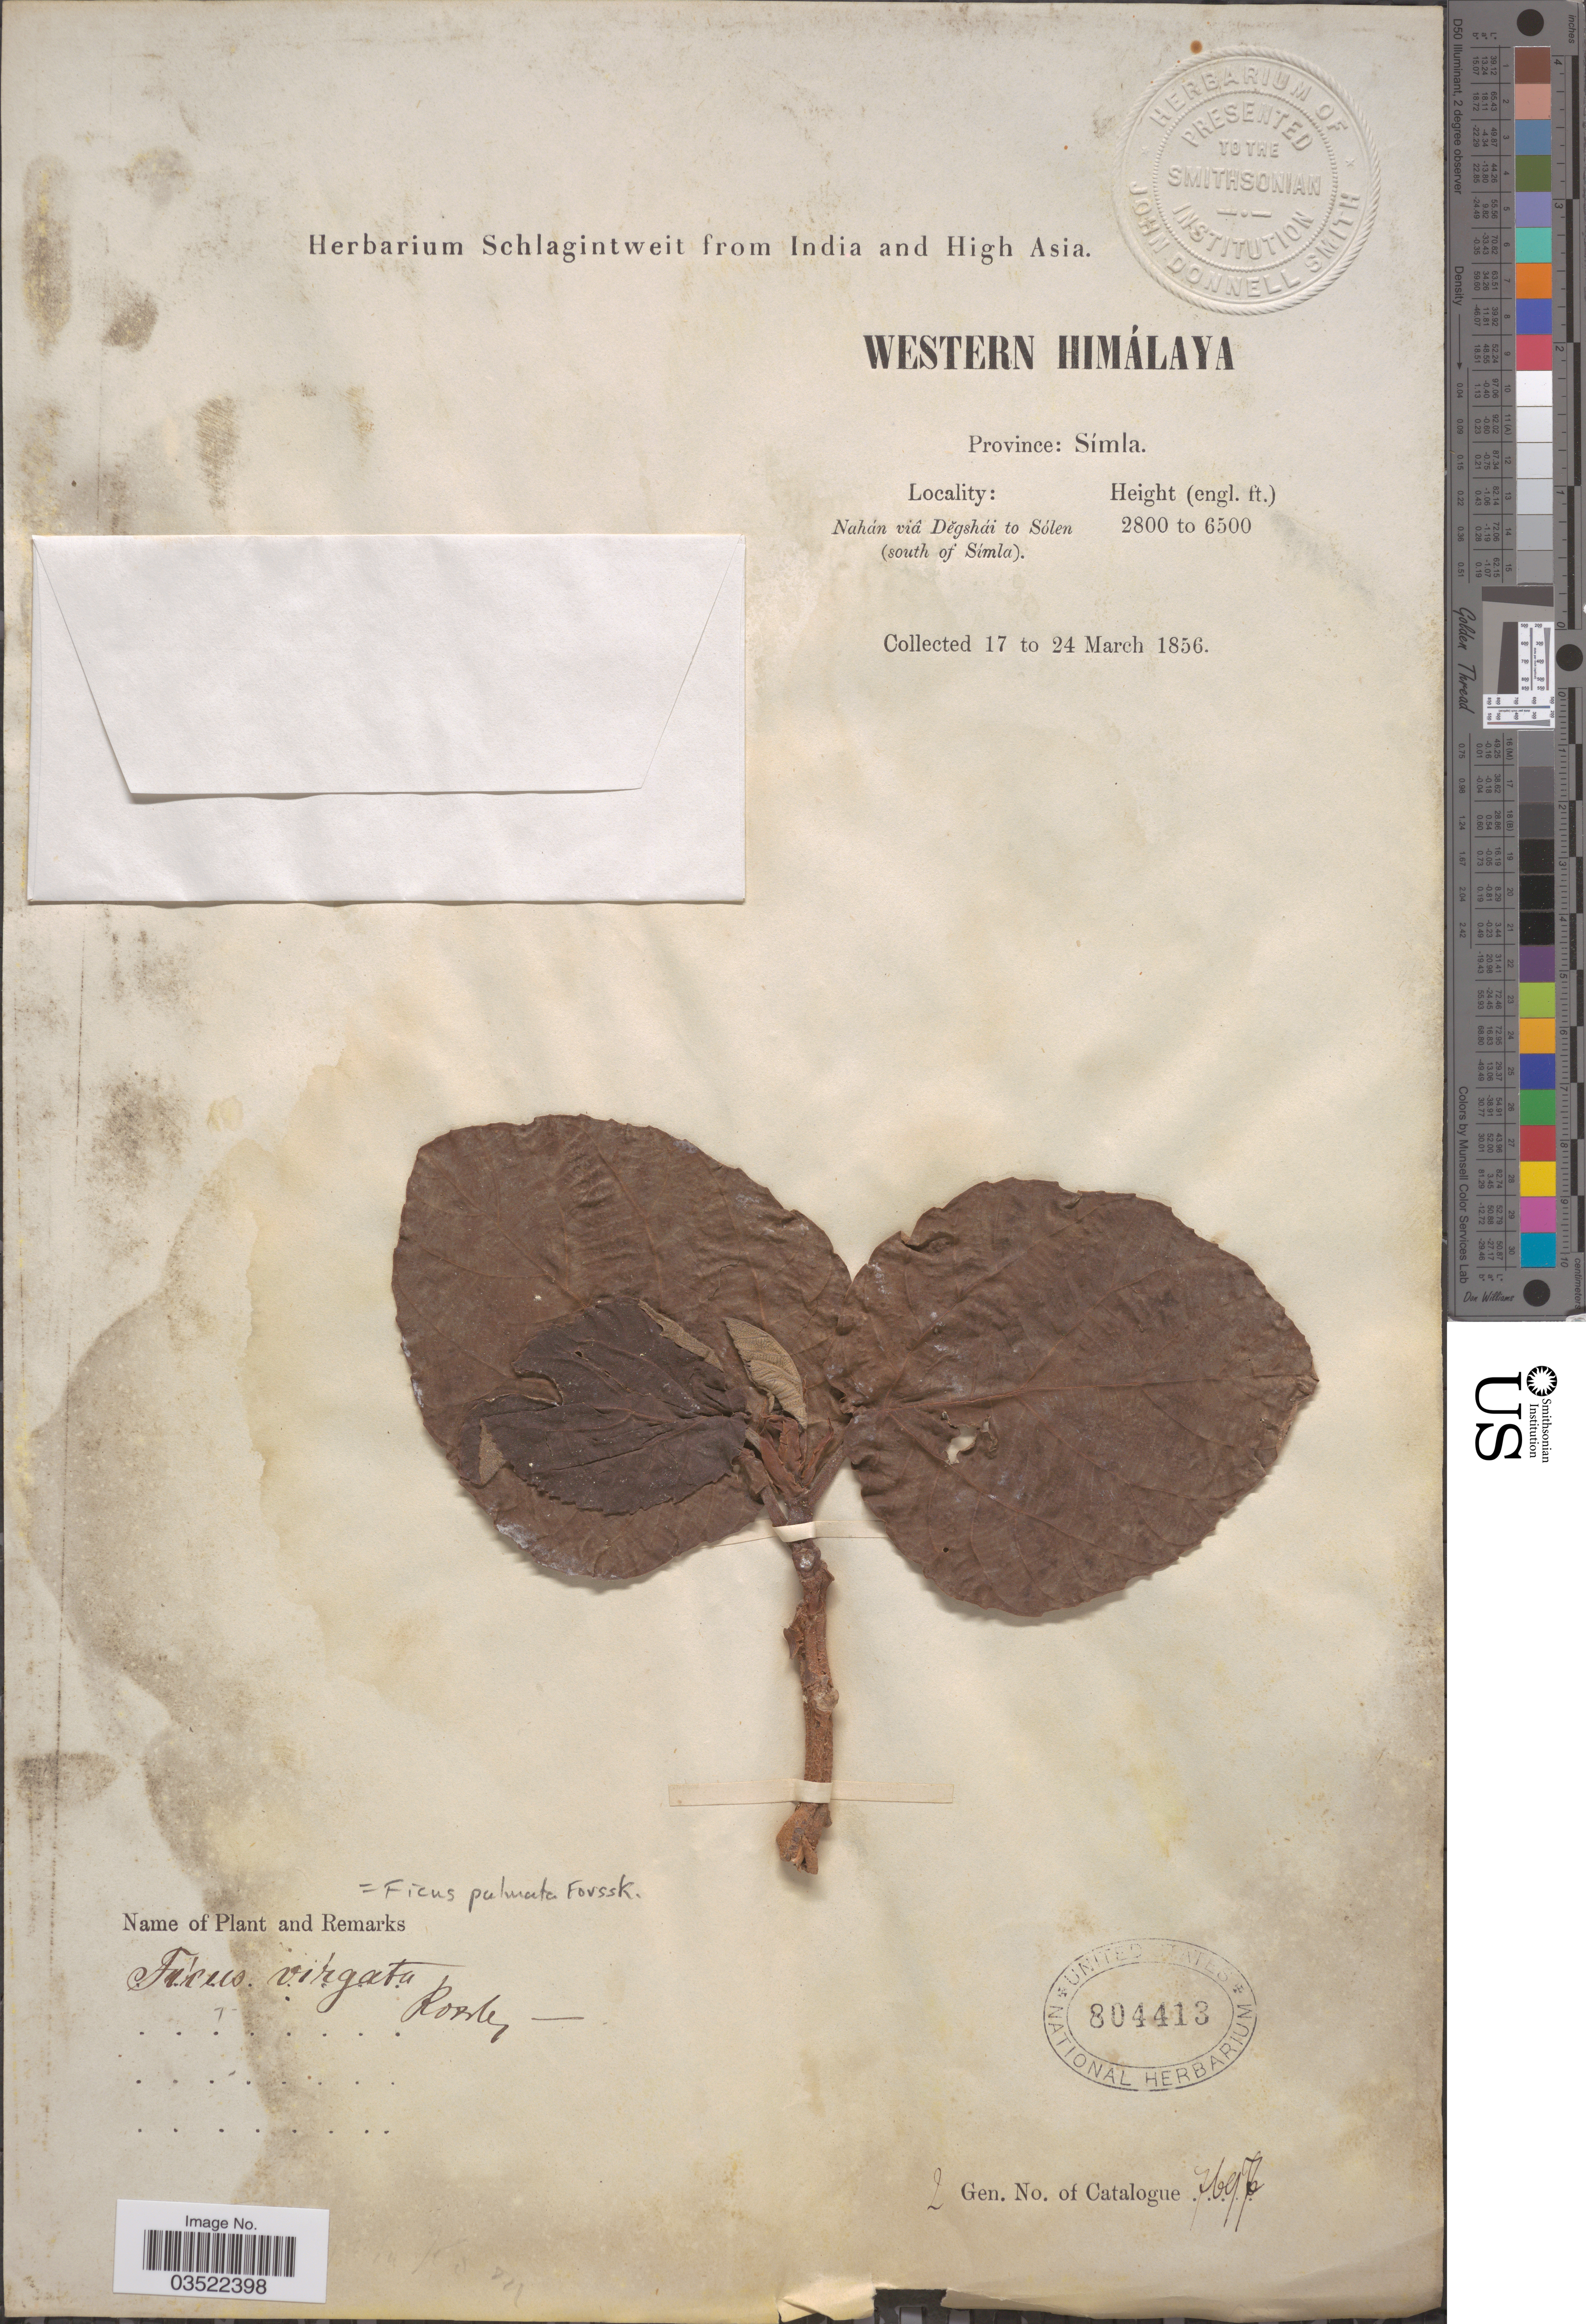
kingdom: Plantae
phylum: Tracheophyta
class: Magnoliopsida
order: Rosales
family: Moraceae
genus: Ficus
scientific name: Ficus palmata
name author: Forssk.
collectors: ex herb. Schlagintweit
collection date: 1856-03-17/1856-03-24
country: India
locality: Western Himálaya. Province: Símla. Nahán viâ Dĕgshái to Sólen (south of Símla).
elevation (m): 853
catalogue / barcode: US 804413